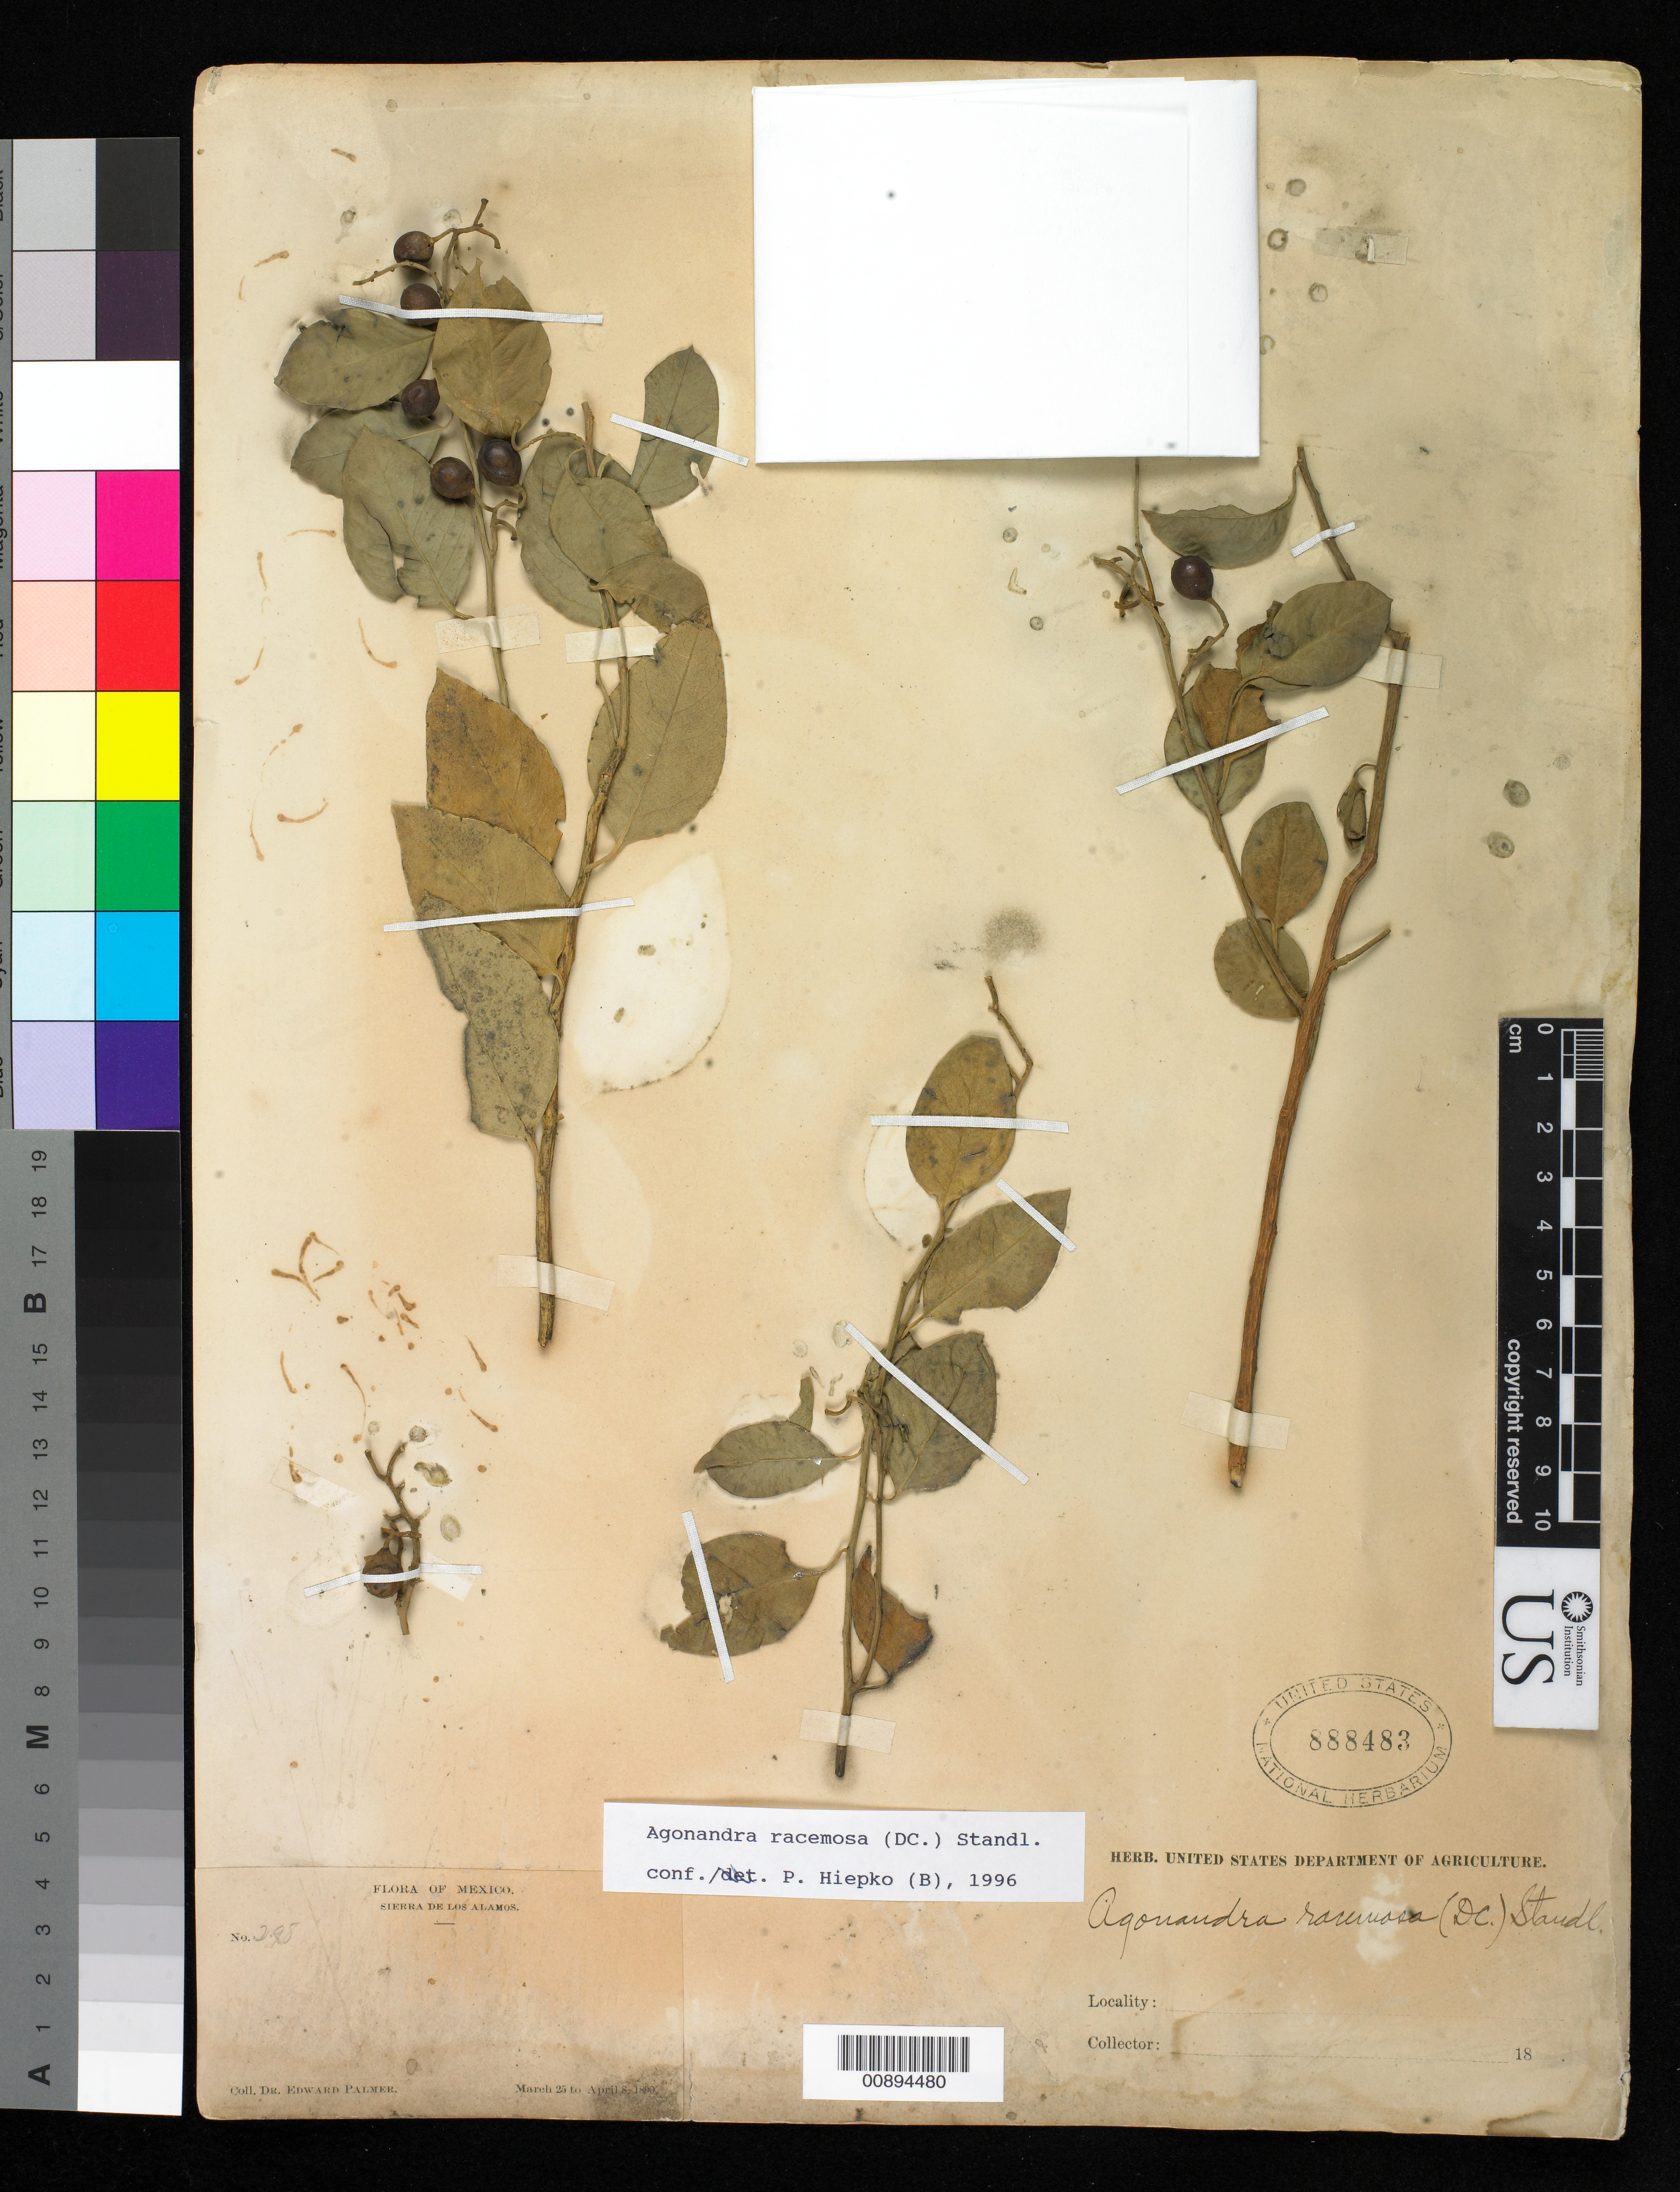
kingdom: Plantae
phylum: Tracheophyta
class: Magnoliopsida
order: Santalales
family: Opiliaceae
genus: Agonandra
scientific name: Agonandra racemosa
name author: (DC.) Standl.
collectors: E. Palmer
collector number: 298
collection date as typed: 25 Mar 1890 to 08 Apr 1890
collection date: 1890-03-25/1890-04-08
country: Mexico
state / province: Sonora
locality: Sierra de los Alamos, Sonora.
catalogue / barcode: US 888483